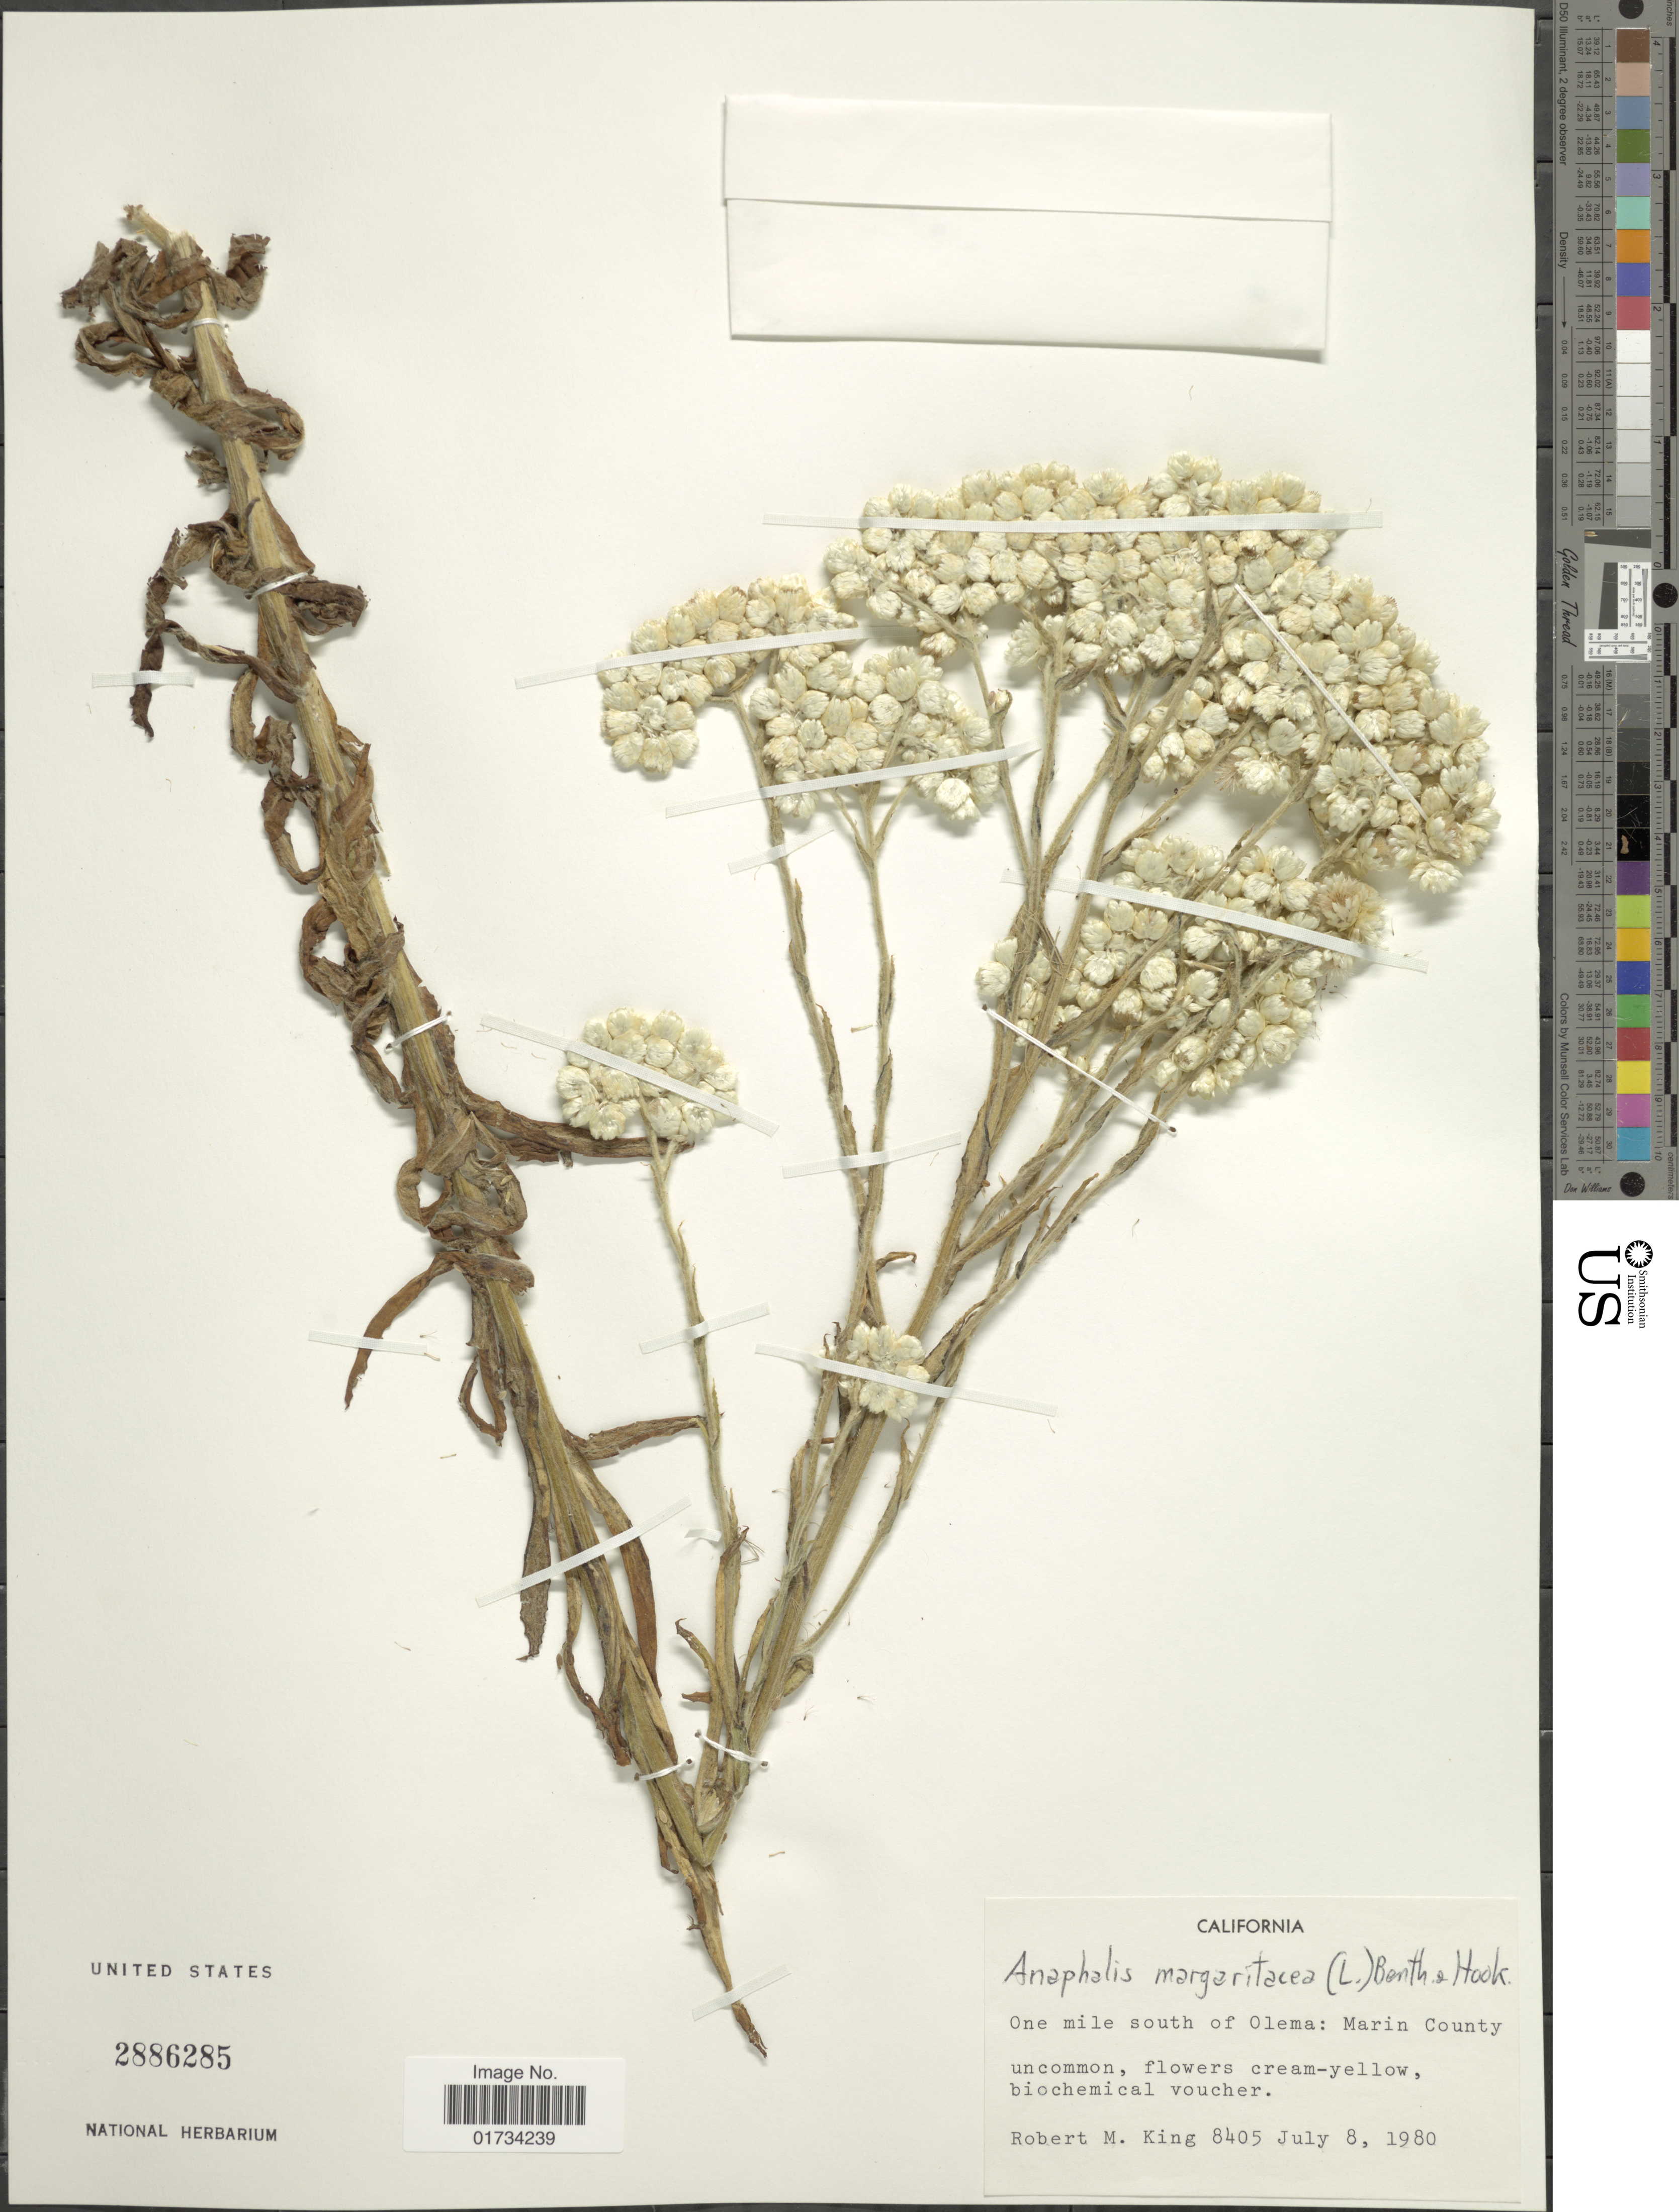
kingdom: Plantae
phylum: Tracheophyta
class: Magnoliopsida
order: Asterales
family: Asteraceae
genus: Anaphalis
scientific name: Anaphalis margaritacea var. occidentalis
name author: Greene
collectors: R. M. King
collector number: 8405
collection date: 1980-07-08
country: United States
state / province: California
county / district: Marin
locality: One mile south of Olema: Marin County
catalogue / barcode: US 2886285